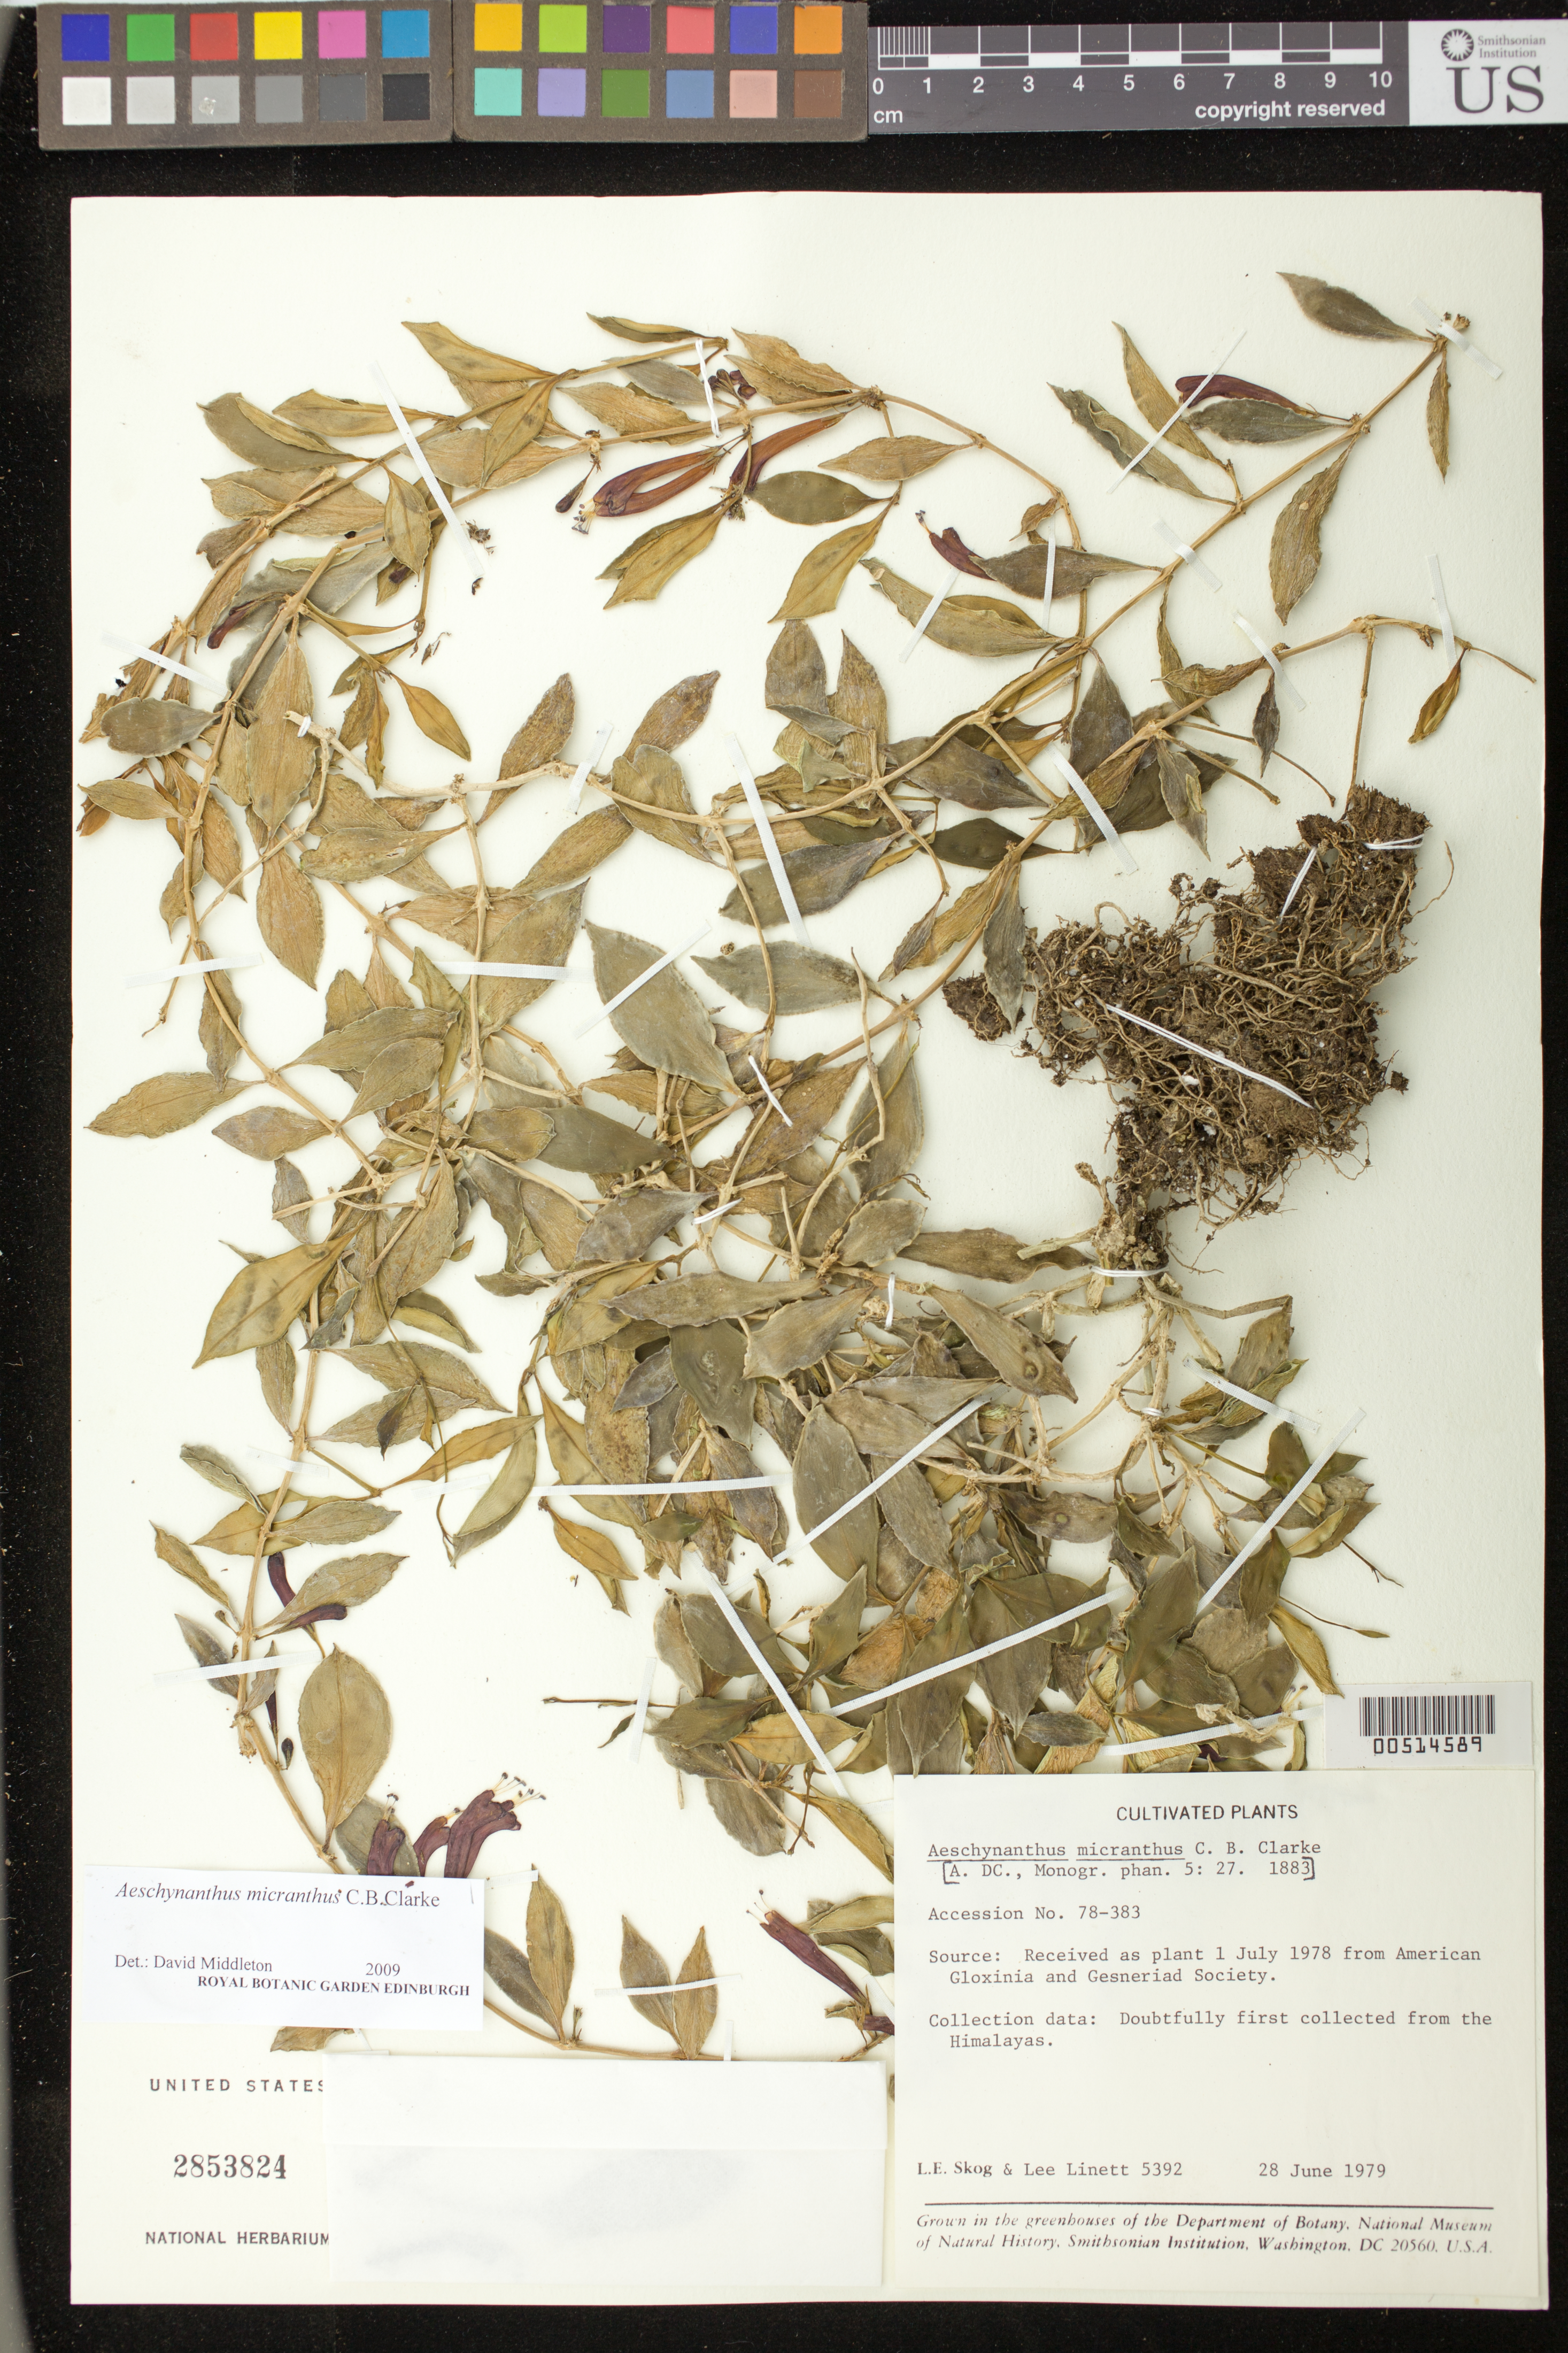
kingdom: Plantae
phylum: Tracheophyta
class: Magnoliopsida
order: Lamiales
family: Gesneriaceae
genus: Aeschynanthus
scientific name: Aeschynanthus micranthus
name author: C.B. Clarke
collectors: L. E. Skog & L. Linett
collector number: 5392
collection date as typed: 28 Jun 1979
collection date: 1979-06-28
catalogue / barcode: US 2853824